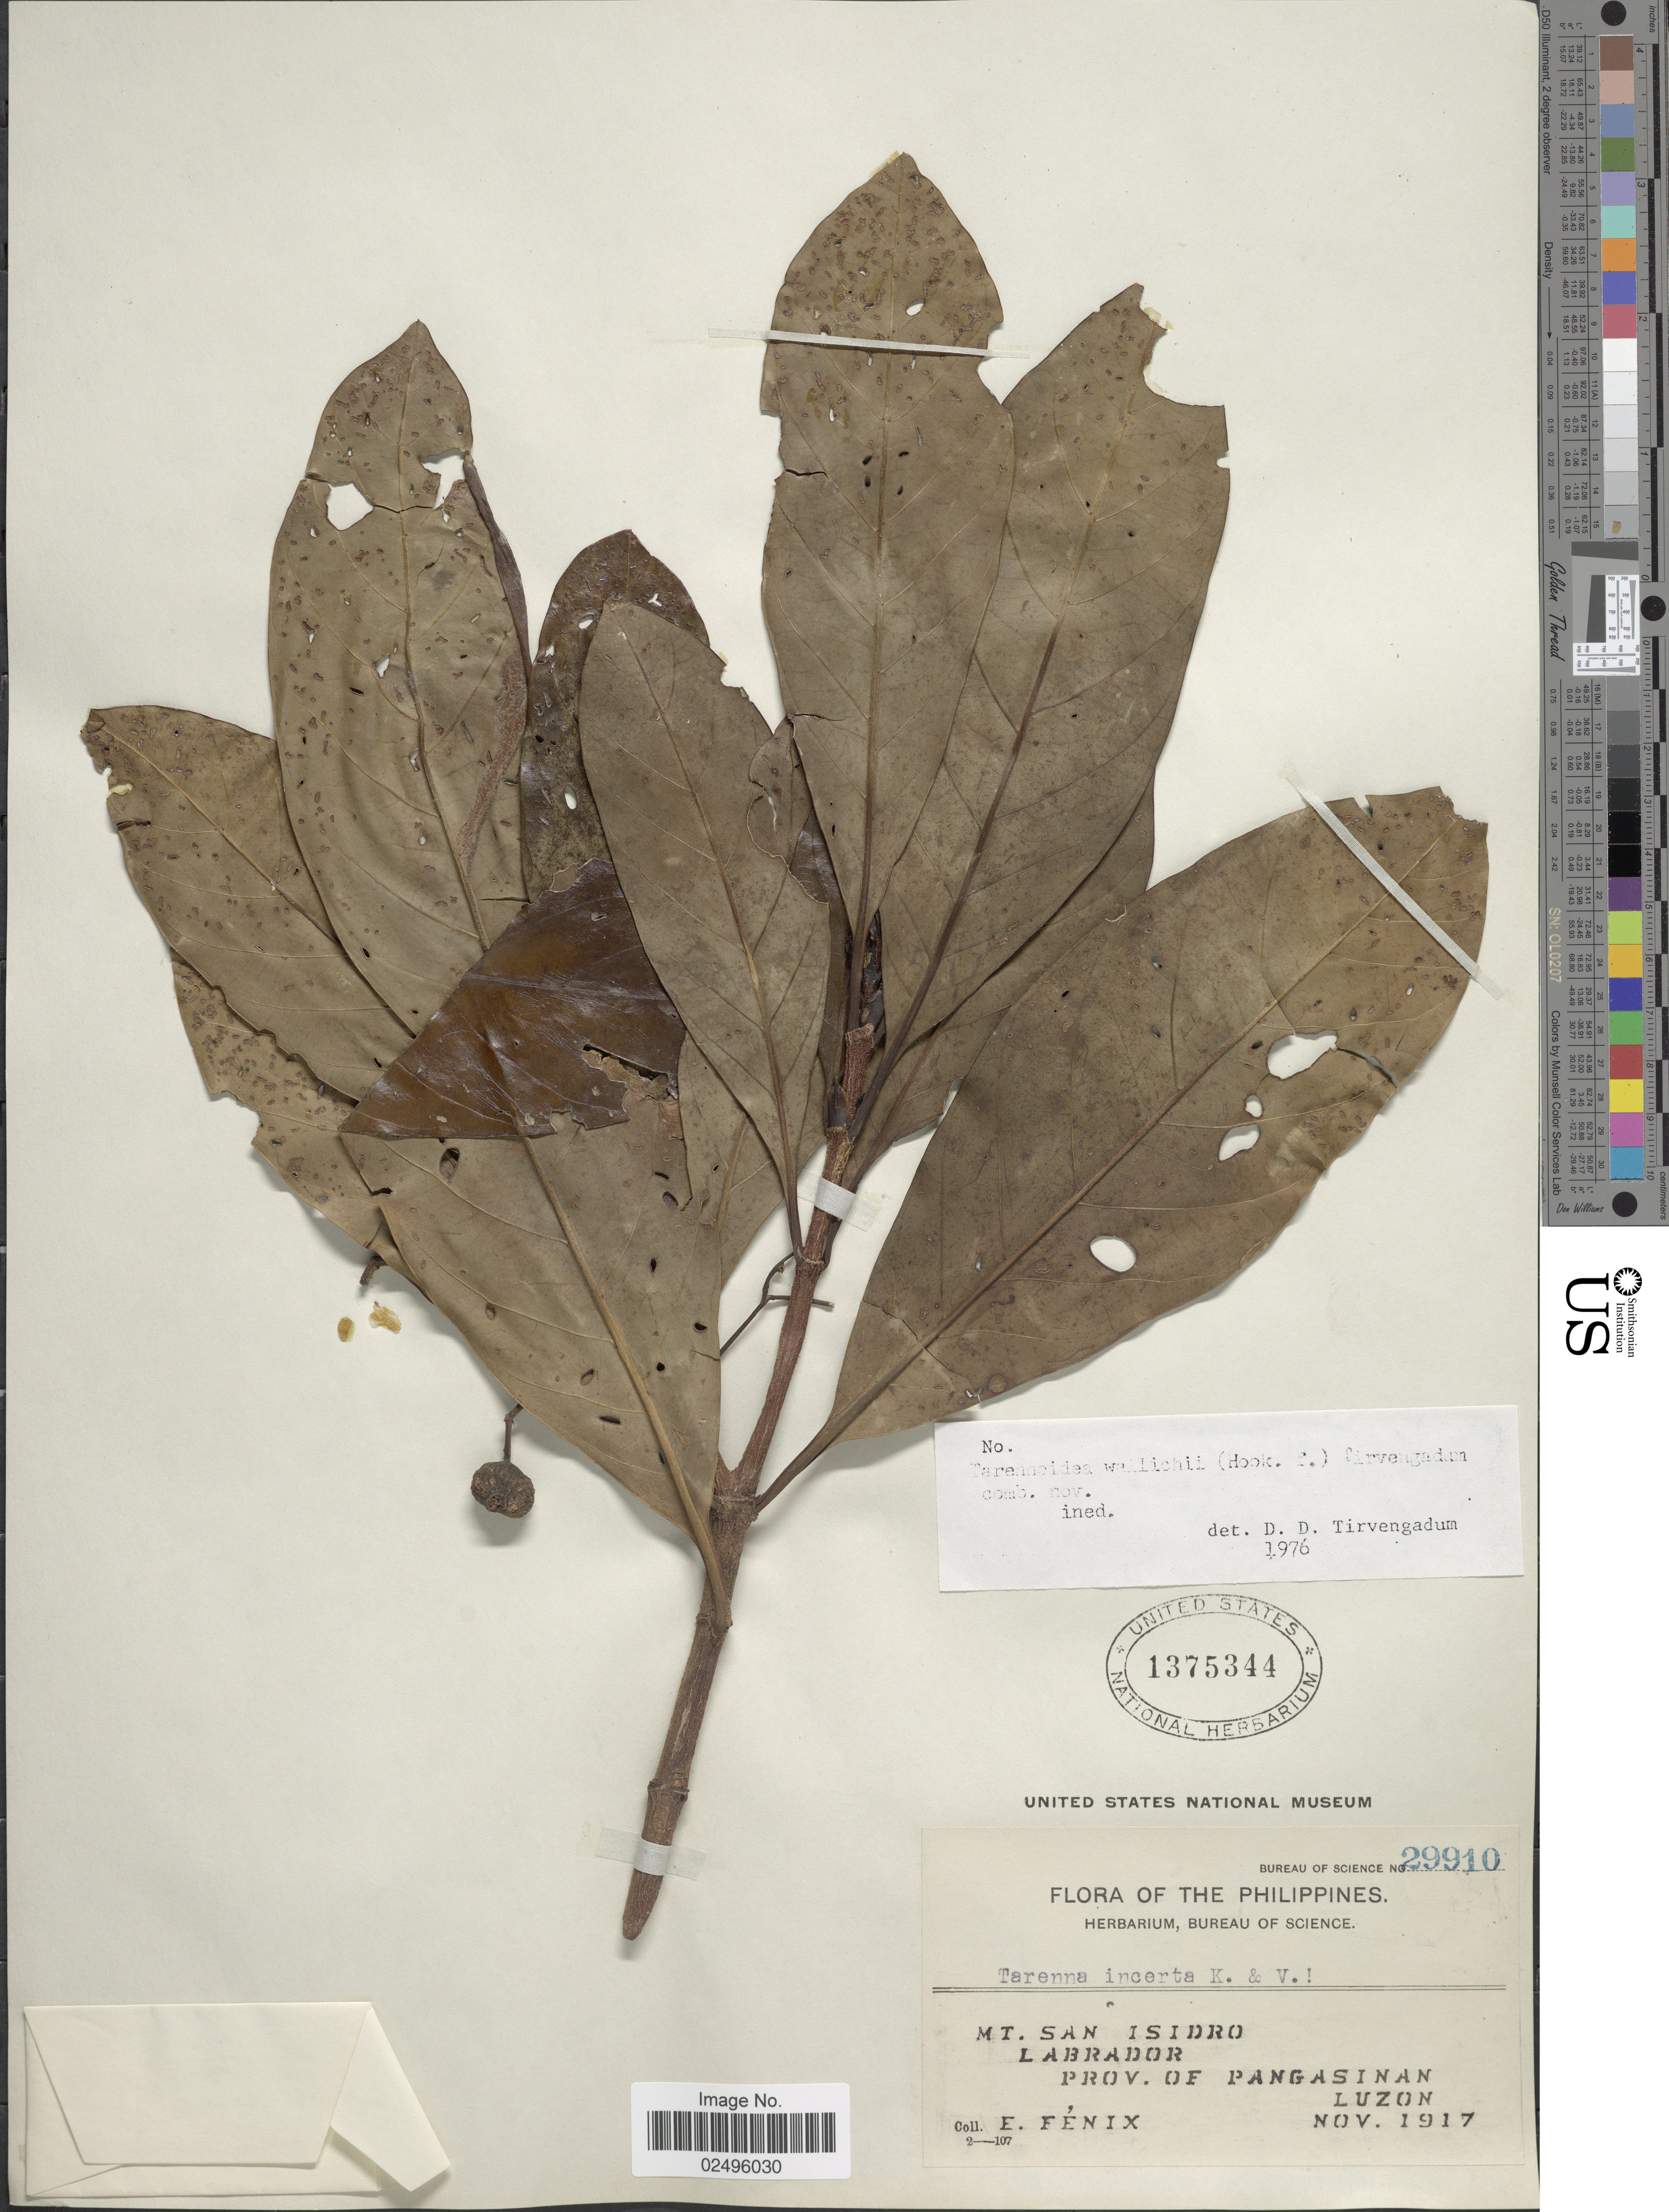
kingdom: Plantae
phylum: Tracheophyta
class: Magnoliopsida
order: Gentianales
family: Rubiaceae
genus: Tarennoidea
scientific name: Tarennoidea wallichii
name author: (Hook. f.) Tirveng. & Sastre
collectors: E. Fénix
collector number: Bureau of Science 29910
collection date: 1917-11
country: Philippines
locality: Mt San Isidro, Labrador, Prov. of Pangasinan, Luzon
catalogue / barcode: US 1375344